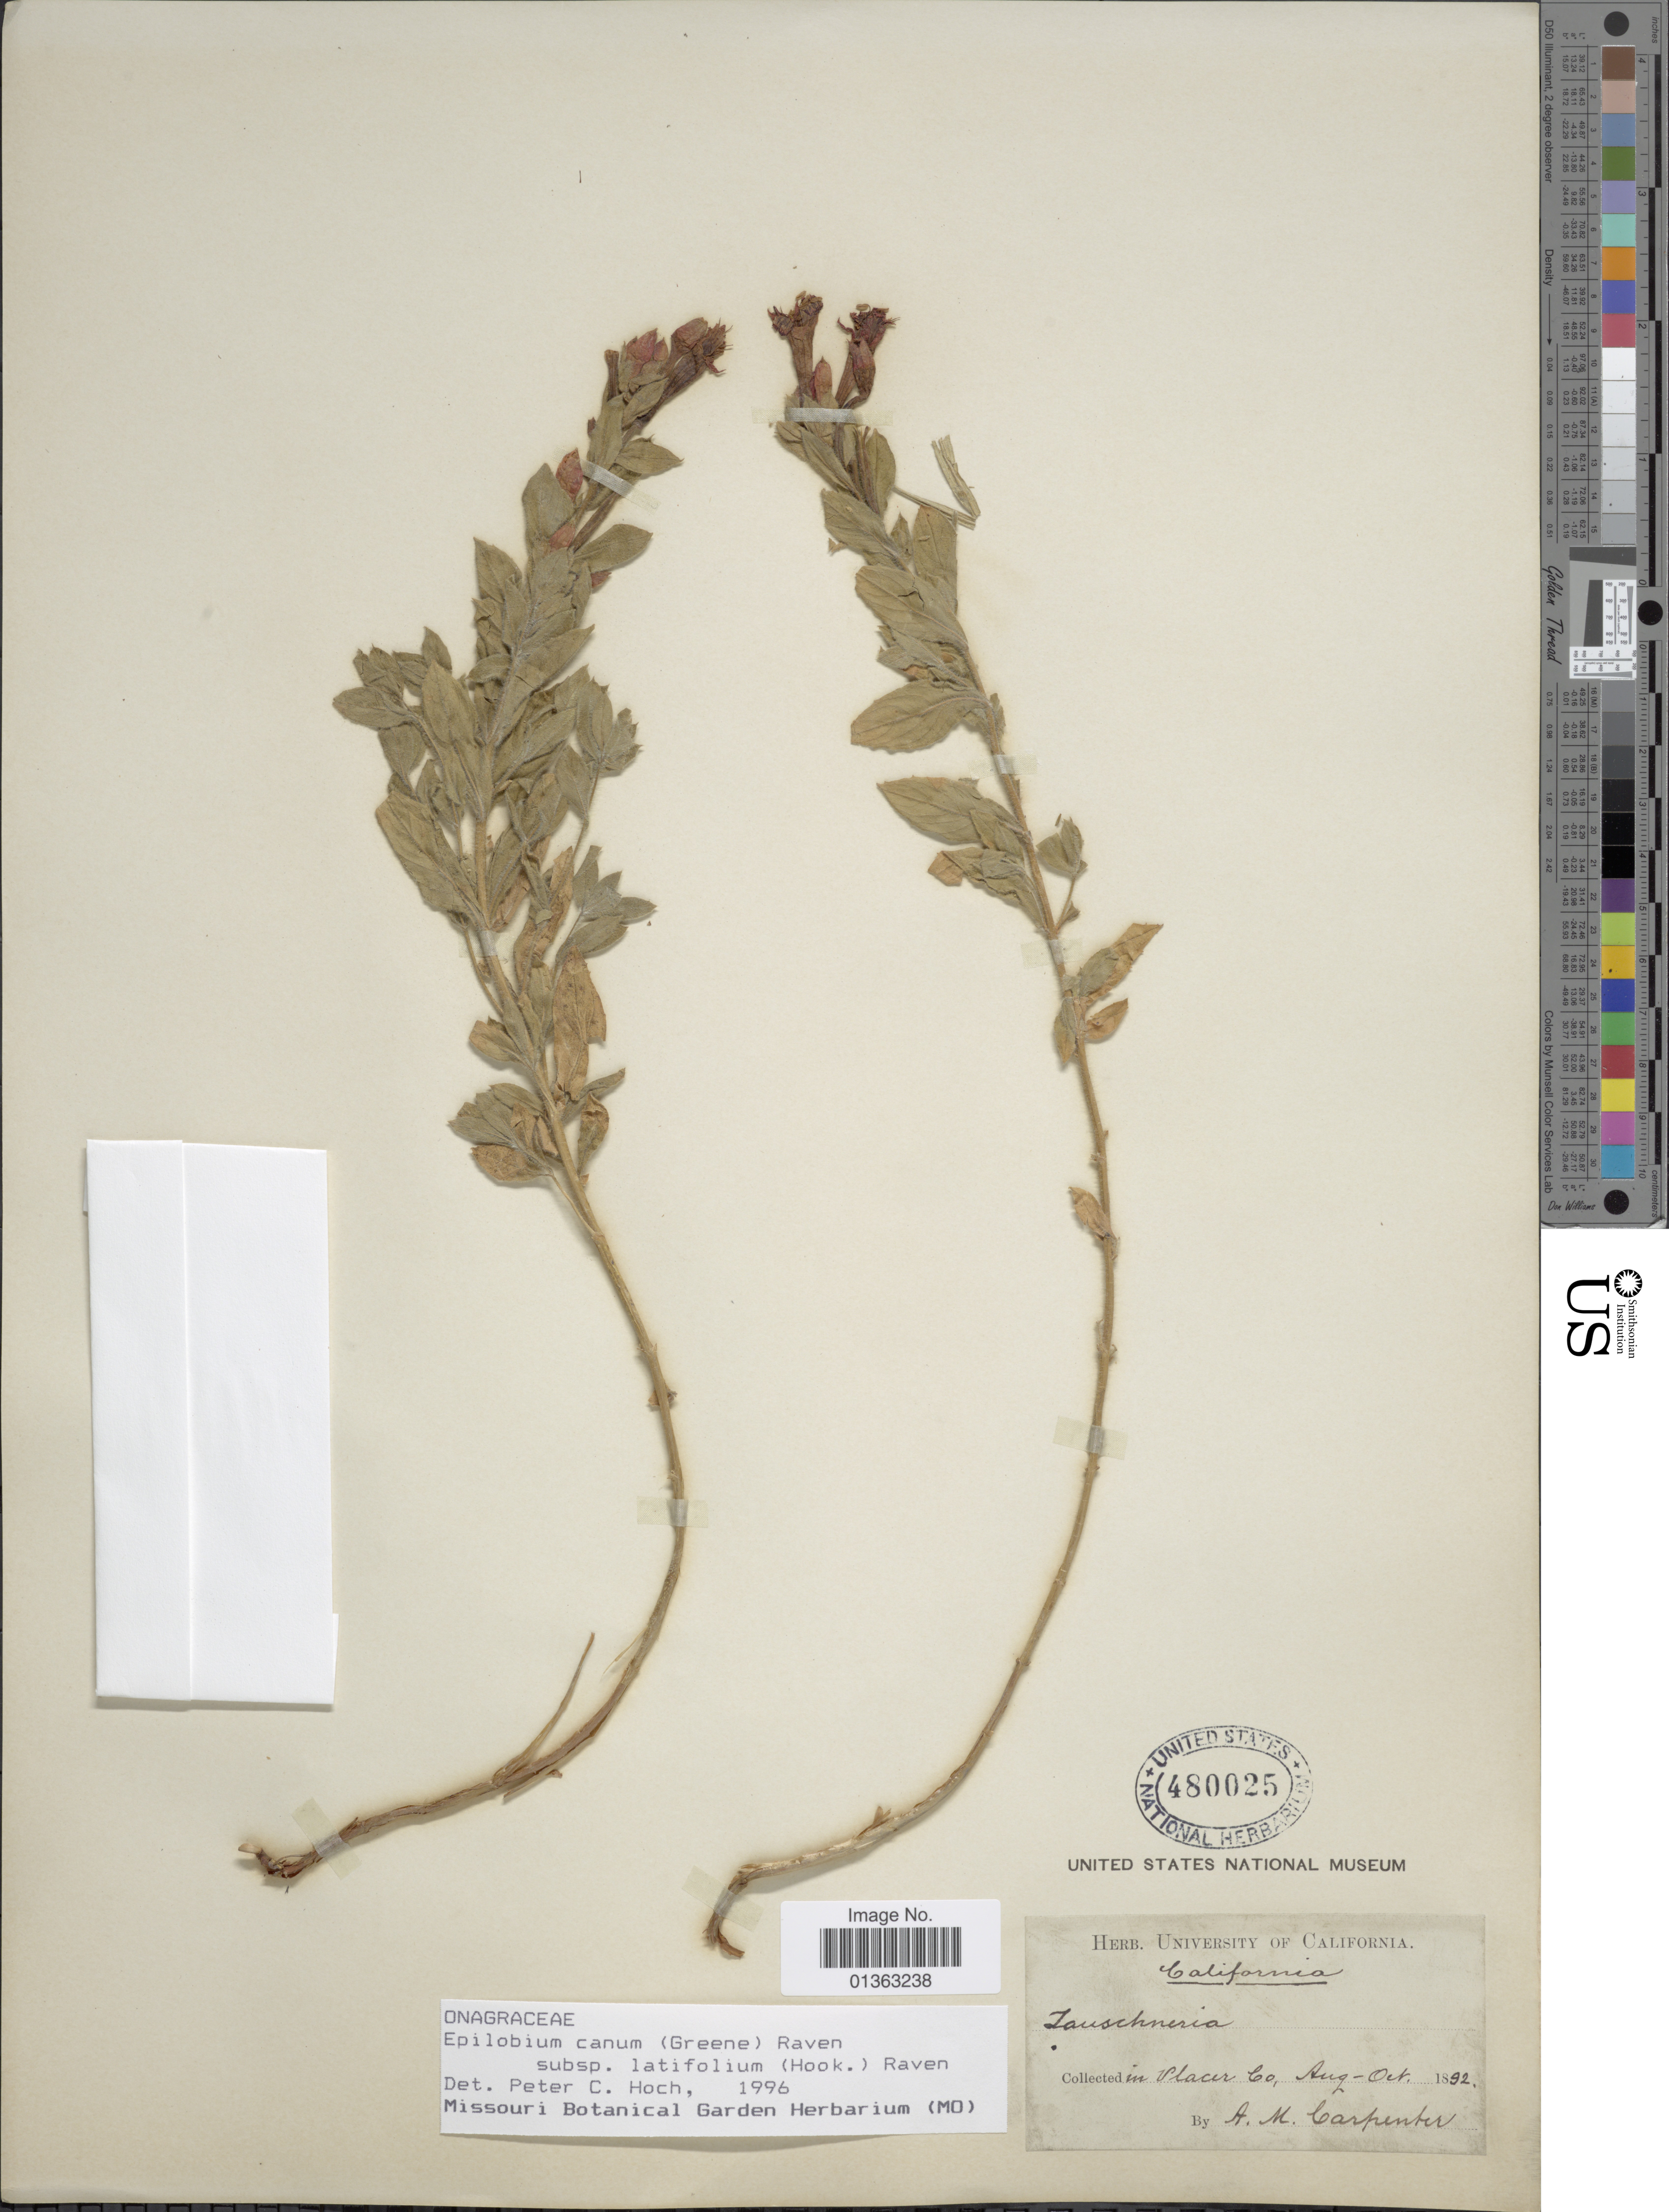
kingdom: Plantae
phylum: Tracheophyta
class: Magnoliopsida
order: Myrtales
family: Onagraceae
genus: Epilobium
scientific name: Epilobium canum subsp. latifolium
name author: (Hook.) P.H. Raven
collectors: A. Carpenter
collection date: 1892-08/1892-10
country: United States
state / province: California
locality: In Vlacer Co.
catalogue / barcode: US 480025